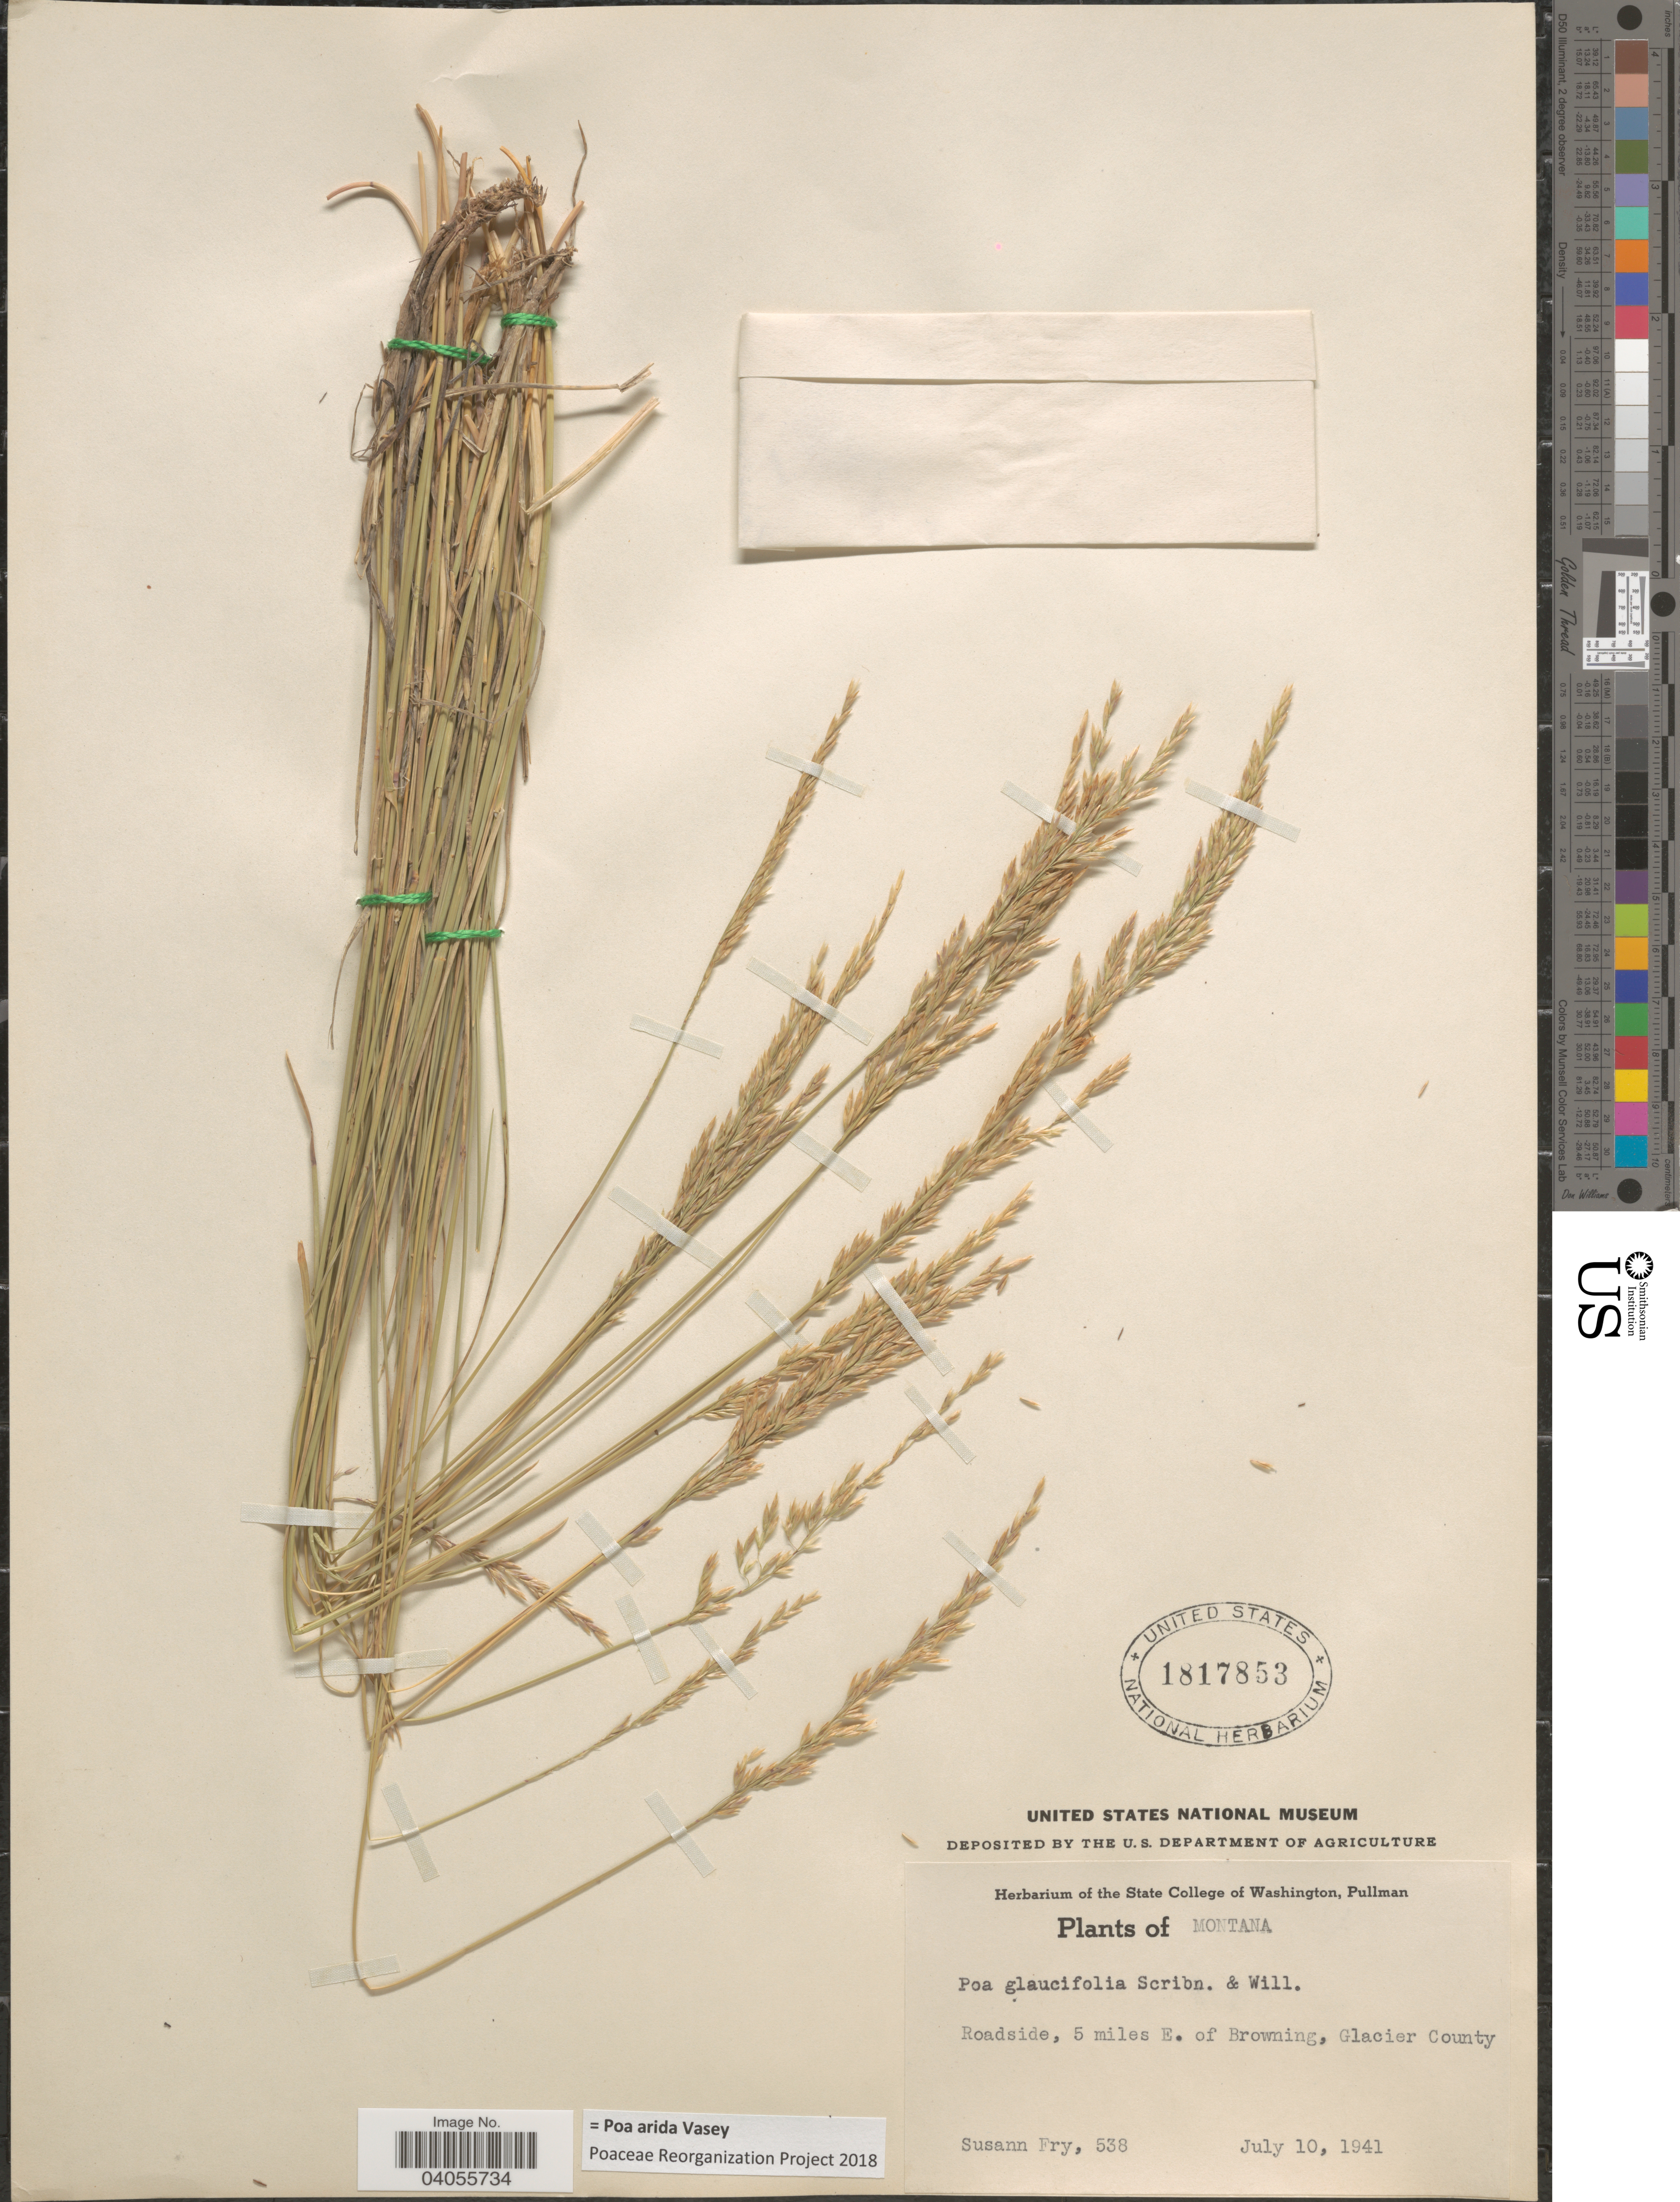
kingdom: Plantae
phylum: Tracheophyta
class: Liliopsida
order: Poales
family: Poaceae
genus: Poa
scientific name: Poa arida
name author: Vasey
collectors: S. Fry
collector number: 538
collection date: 1941-07-10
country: United States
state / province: Montana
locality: Roadside, 5 miles E. of Browning, Glacier County.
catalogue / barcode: US 1817853